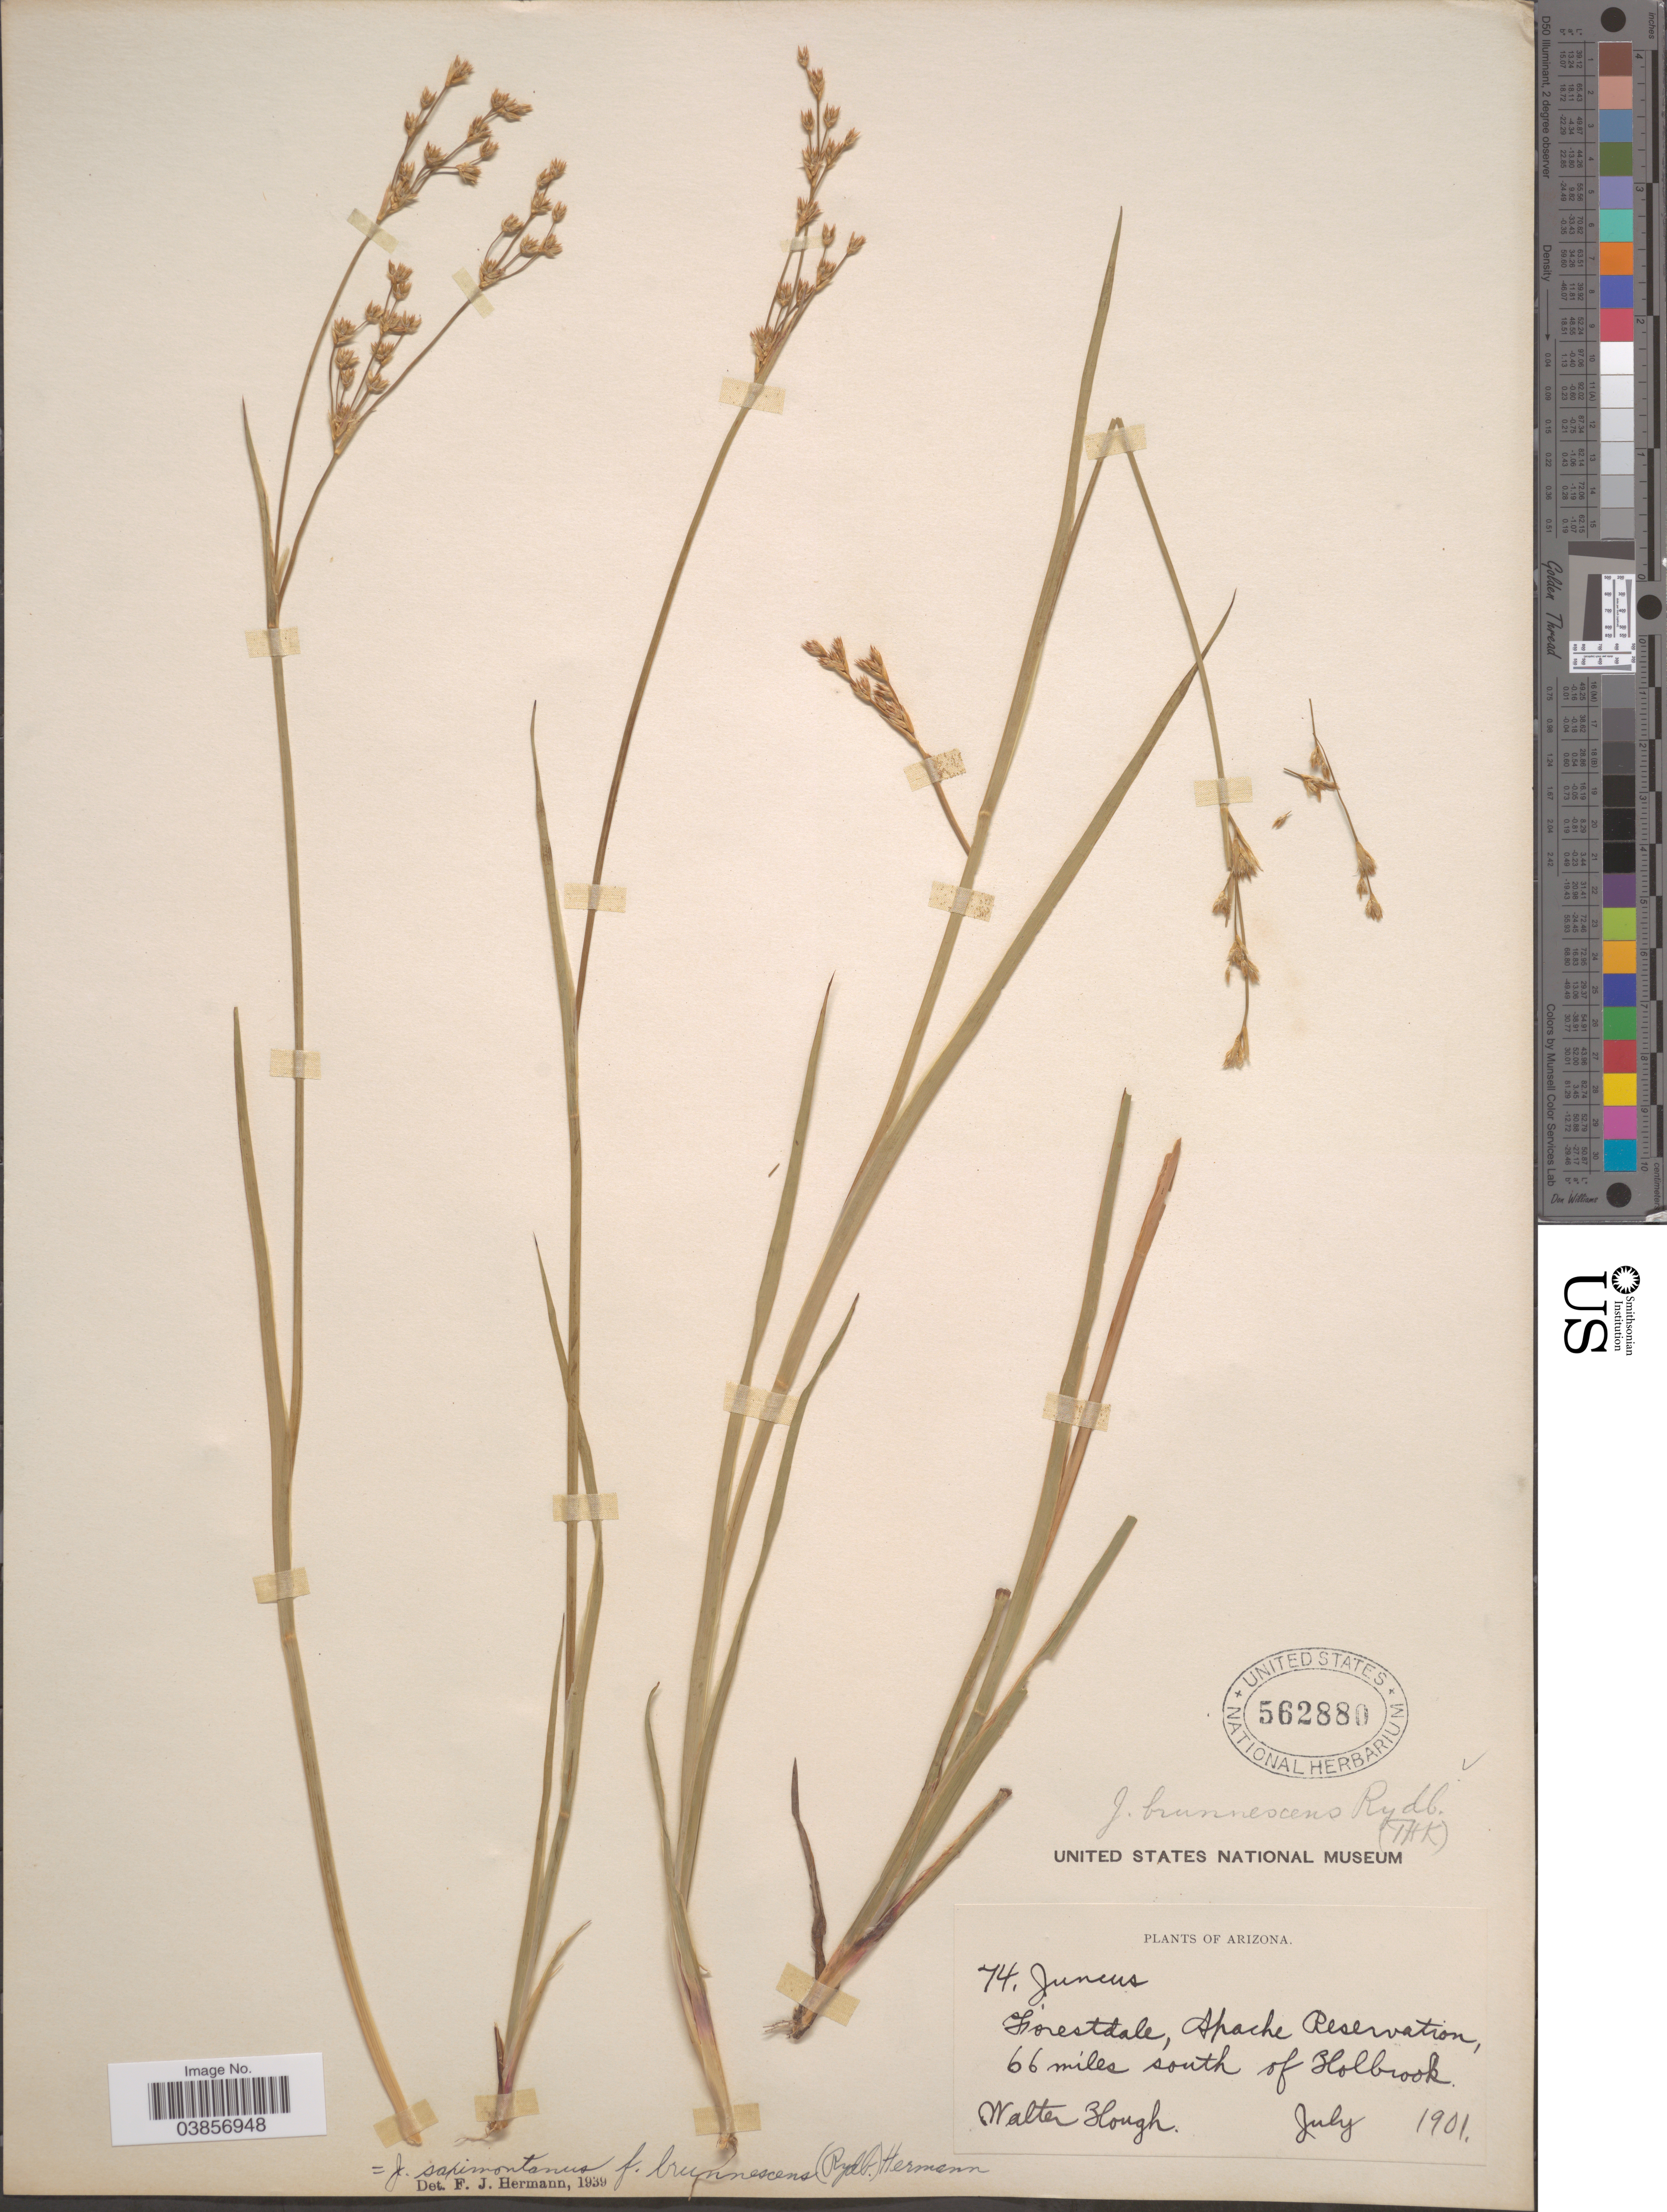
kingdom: Plantae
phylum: Tracheophyta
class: Liliopsida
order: Poales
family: Juncaceae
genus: Juncus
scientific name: Juncus saximontanus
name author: A. Nelson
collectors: W. Hough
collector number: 74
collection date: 1901-07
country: United States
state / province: Arizona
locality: Forestdale, Apache Reservation, 66 miles south of Holbrook.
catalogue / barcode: US 562880